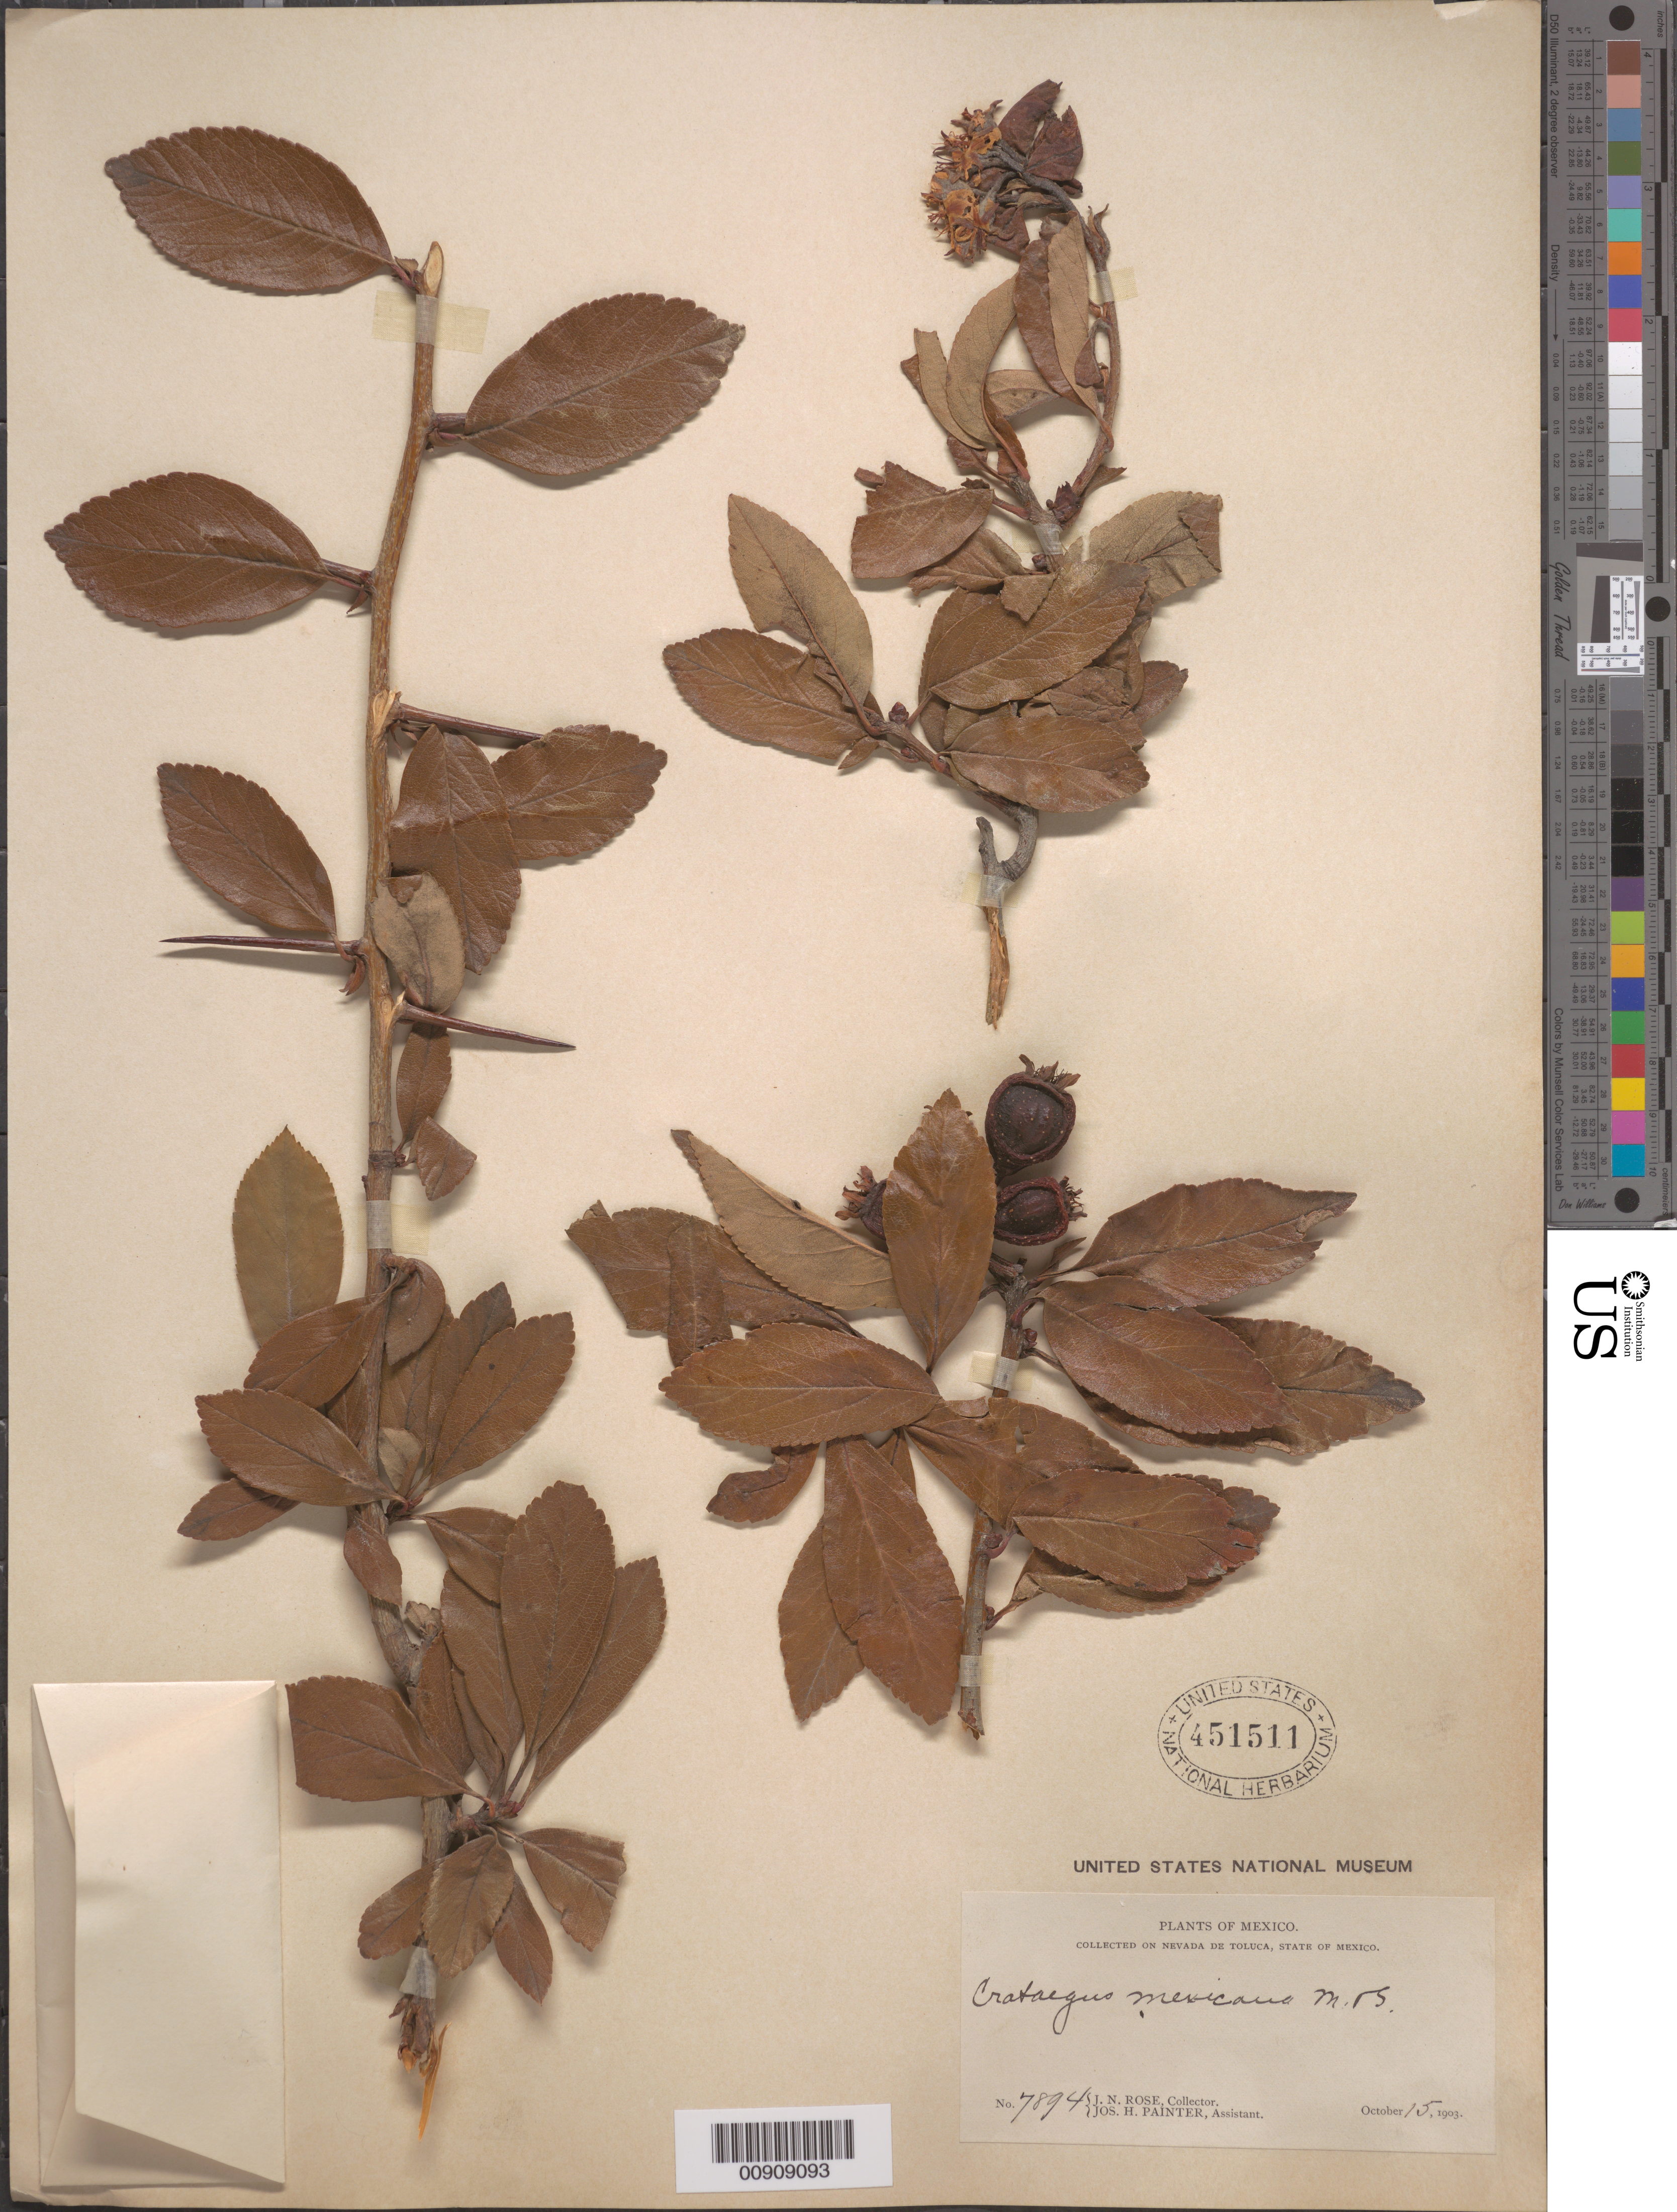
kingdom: Plantae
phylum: Tracheophyta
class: Magnoliopsida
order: Rosales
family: Rosaceae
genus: Crataegus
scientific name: Crataegus mexicana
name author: Moc. & Sessé ex DC.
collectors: J. N. Rose & J. H. Painter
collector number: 7894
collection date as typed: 15 Oct 1903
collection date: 1903-10-15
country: Mexico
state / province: México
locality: Nevada [sic] de Toluca, State of Mexico.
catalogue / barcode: US 451511